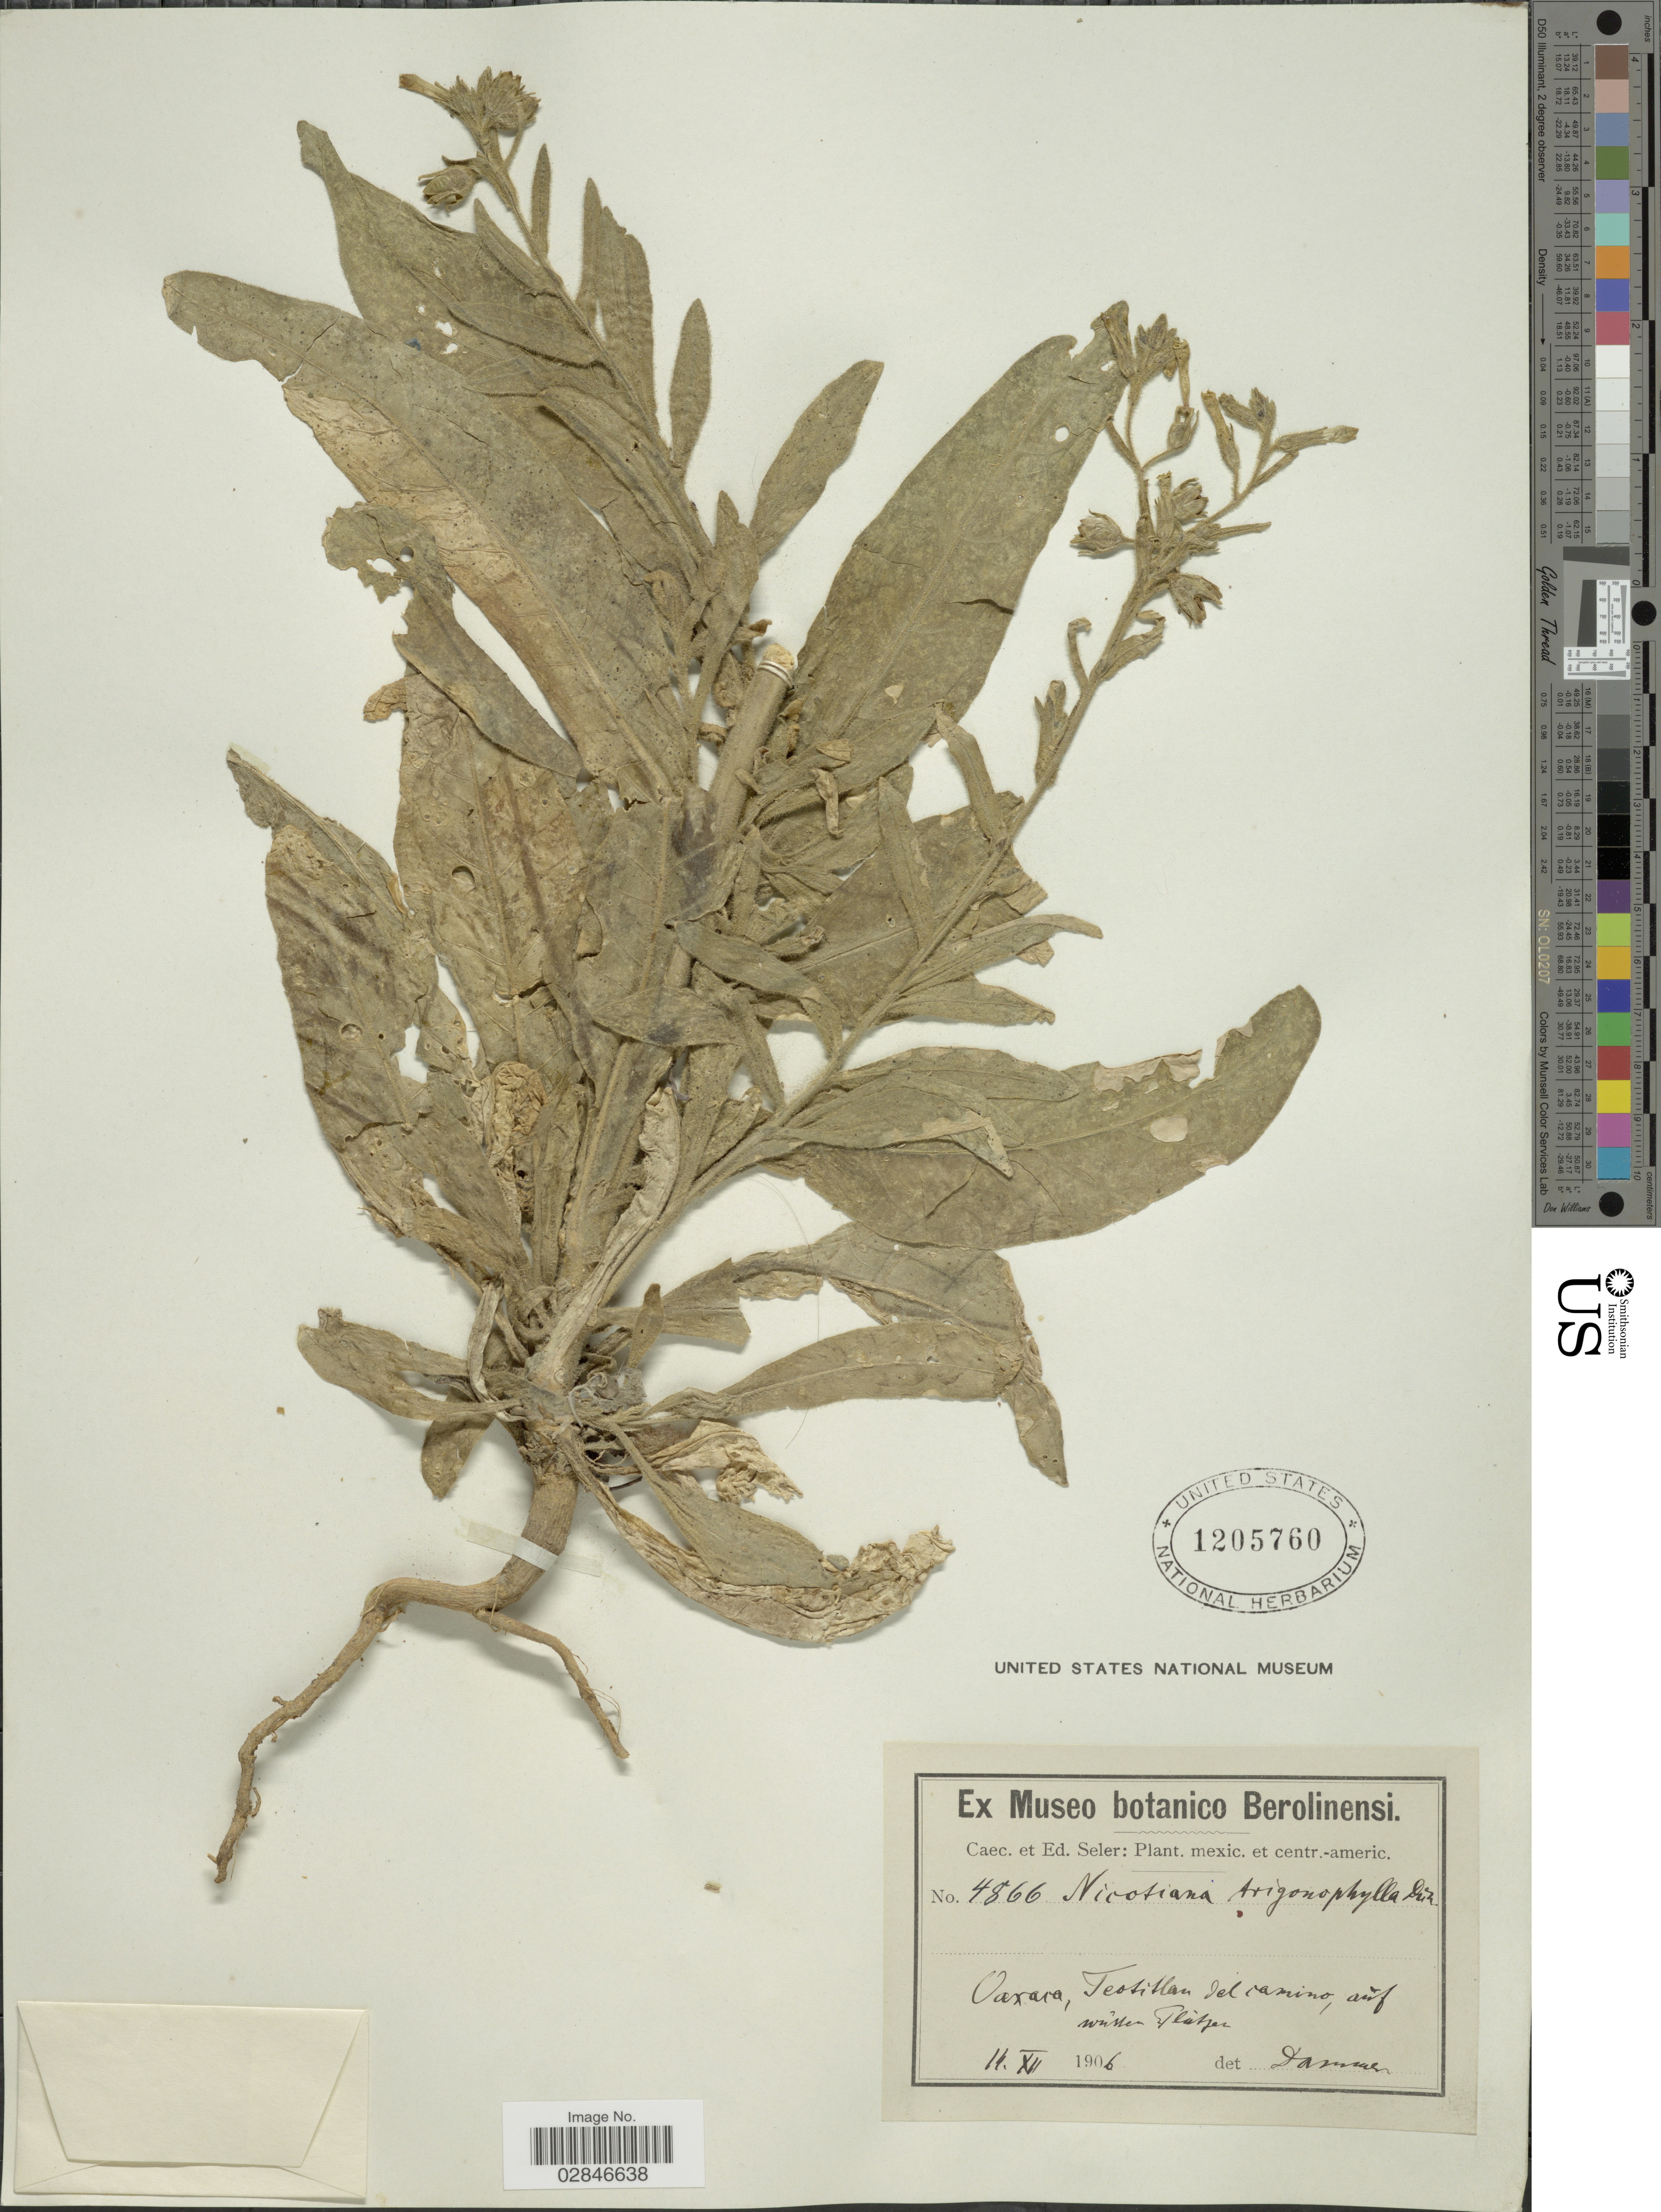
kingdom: Plantae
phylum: Tracheophyta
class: Magnoliopsida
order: Solanales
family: Solanaceae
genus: Nicotiana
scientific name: Nicotiana trigonophylla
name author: Dunal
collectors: ex Caec. et Ed Seler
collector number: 4866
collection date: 1906-12-14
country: Mexico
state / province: Oaxaca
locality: Teotitlan del camino, auf wussen Platzen.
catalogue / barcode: US 1205760